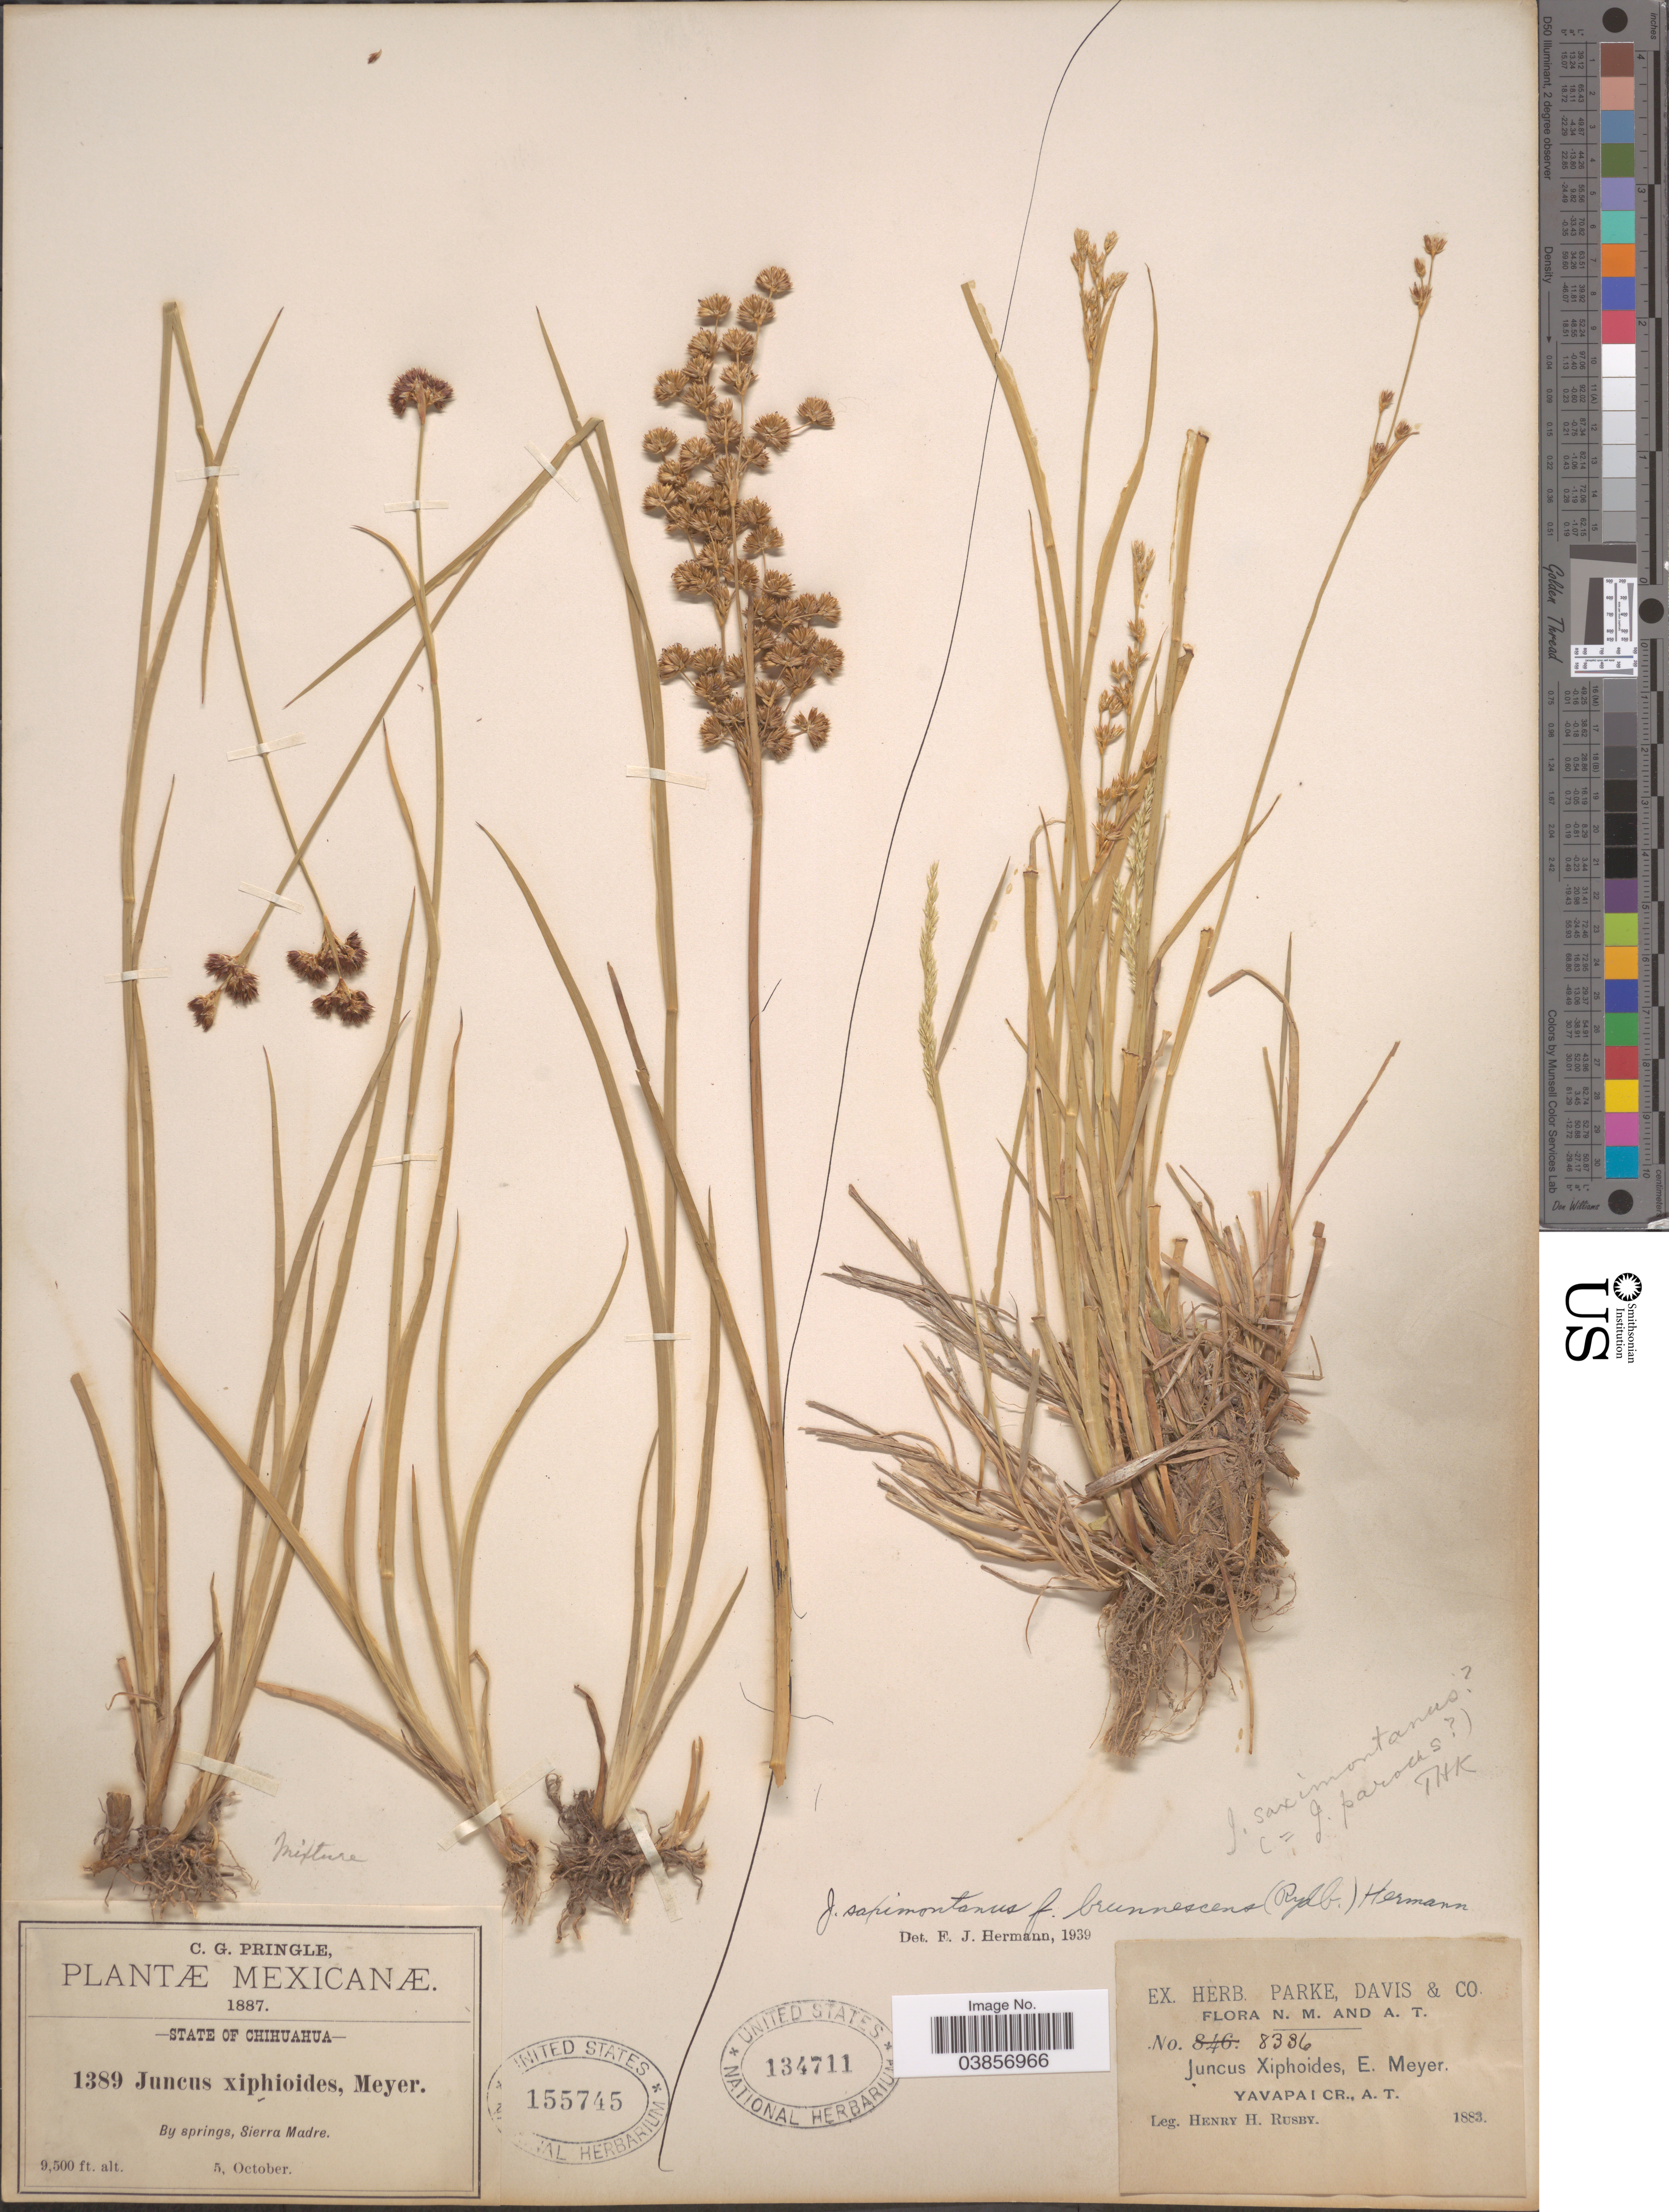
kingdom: Plantae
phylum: Tracheophyta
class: Liliopsida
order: Poales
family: Juncaceae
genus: Juncus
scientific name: Juncus saximontanus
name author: A. Nelson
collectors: C. G. Pringle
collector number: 1389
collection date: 1887-10-05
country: Mexico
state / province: Chihuahua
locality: By springs, Sierra Madre.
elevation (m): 2896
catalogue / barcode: US 155745